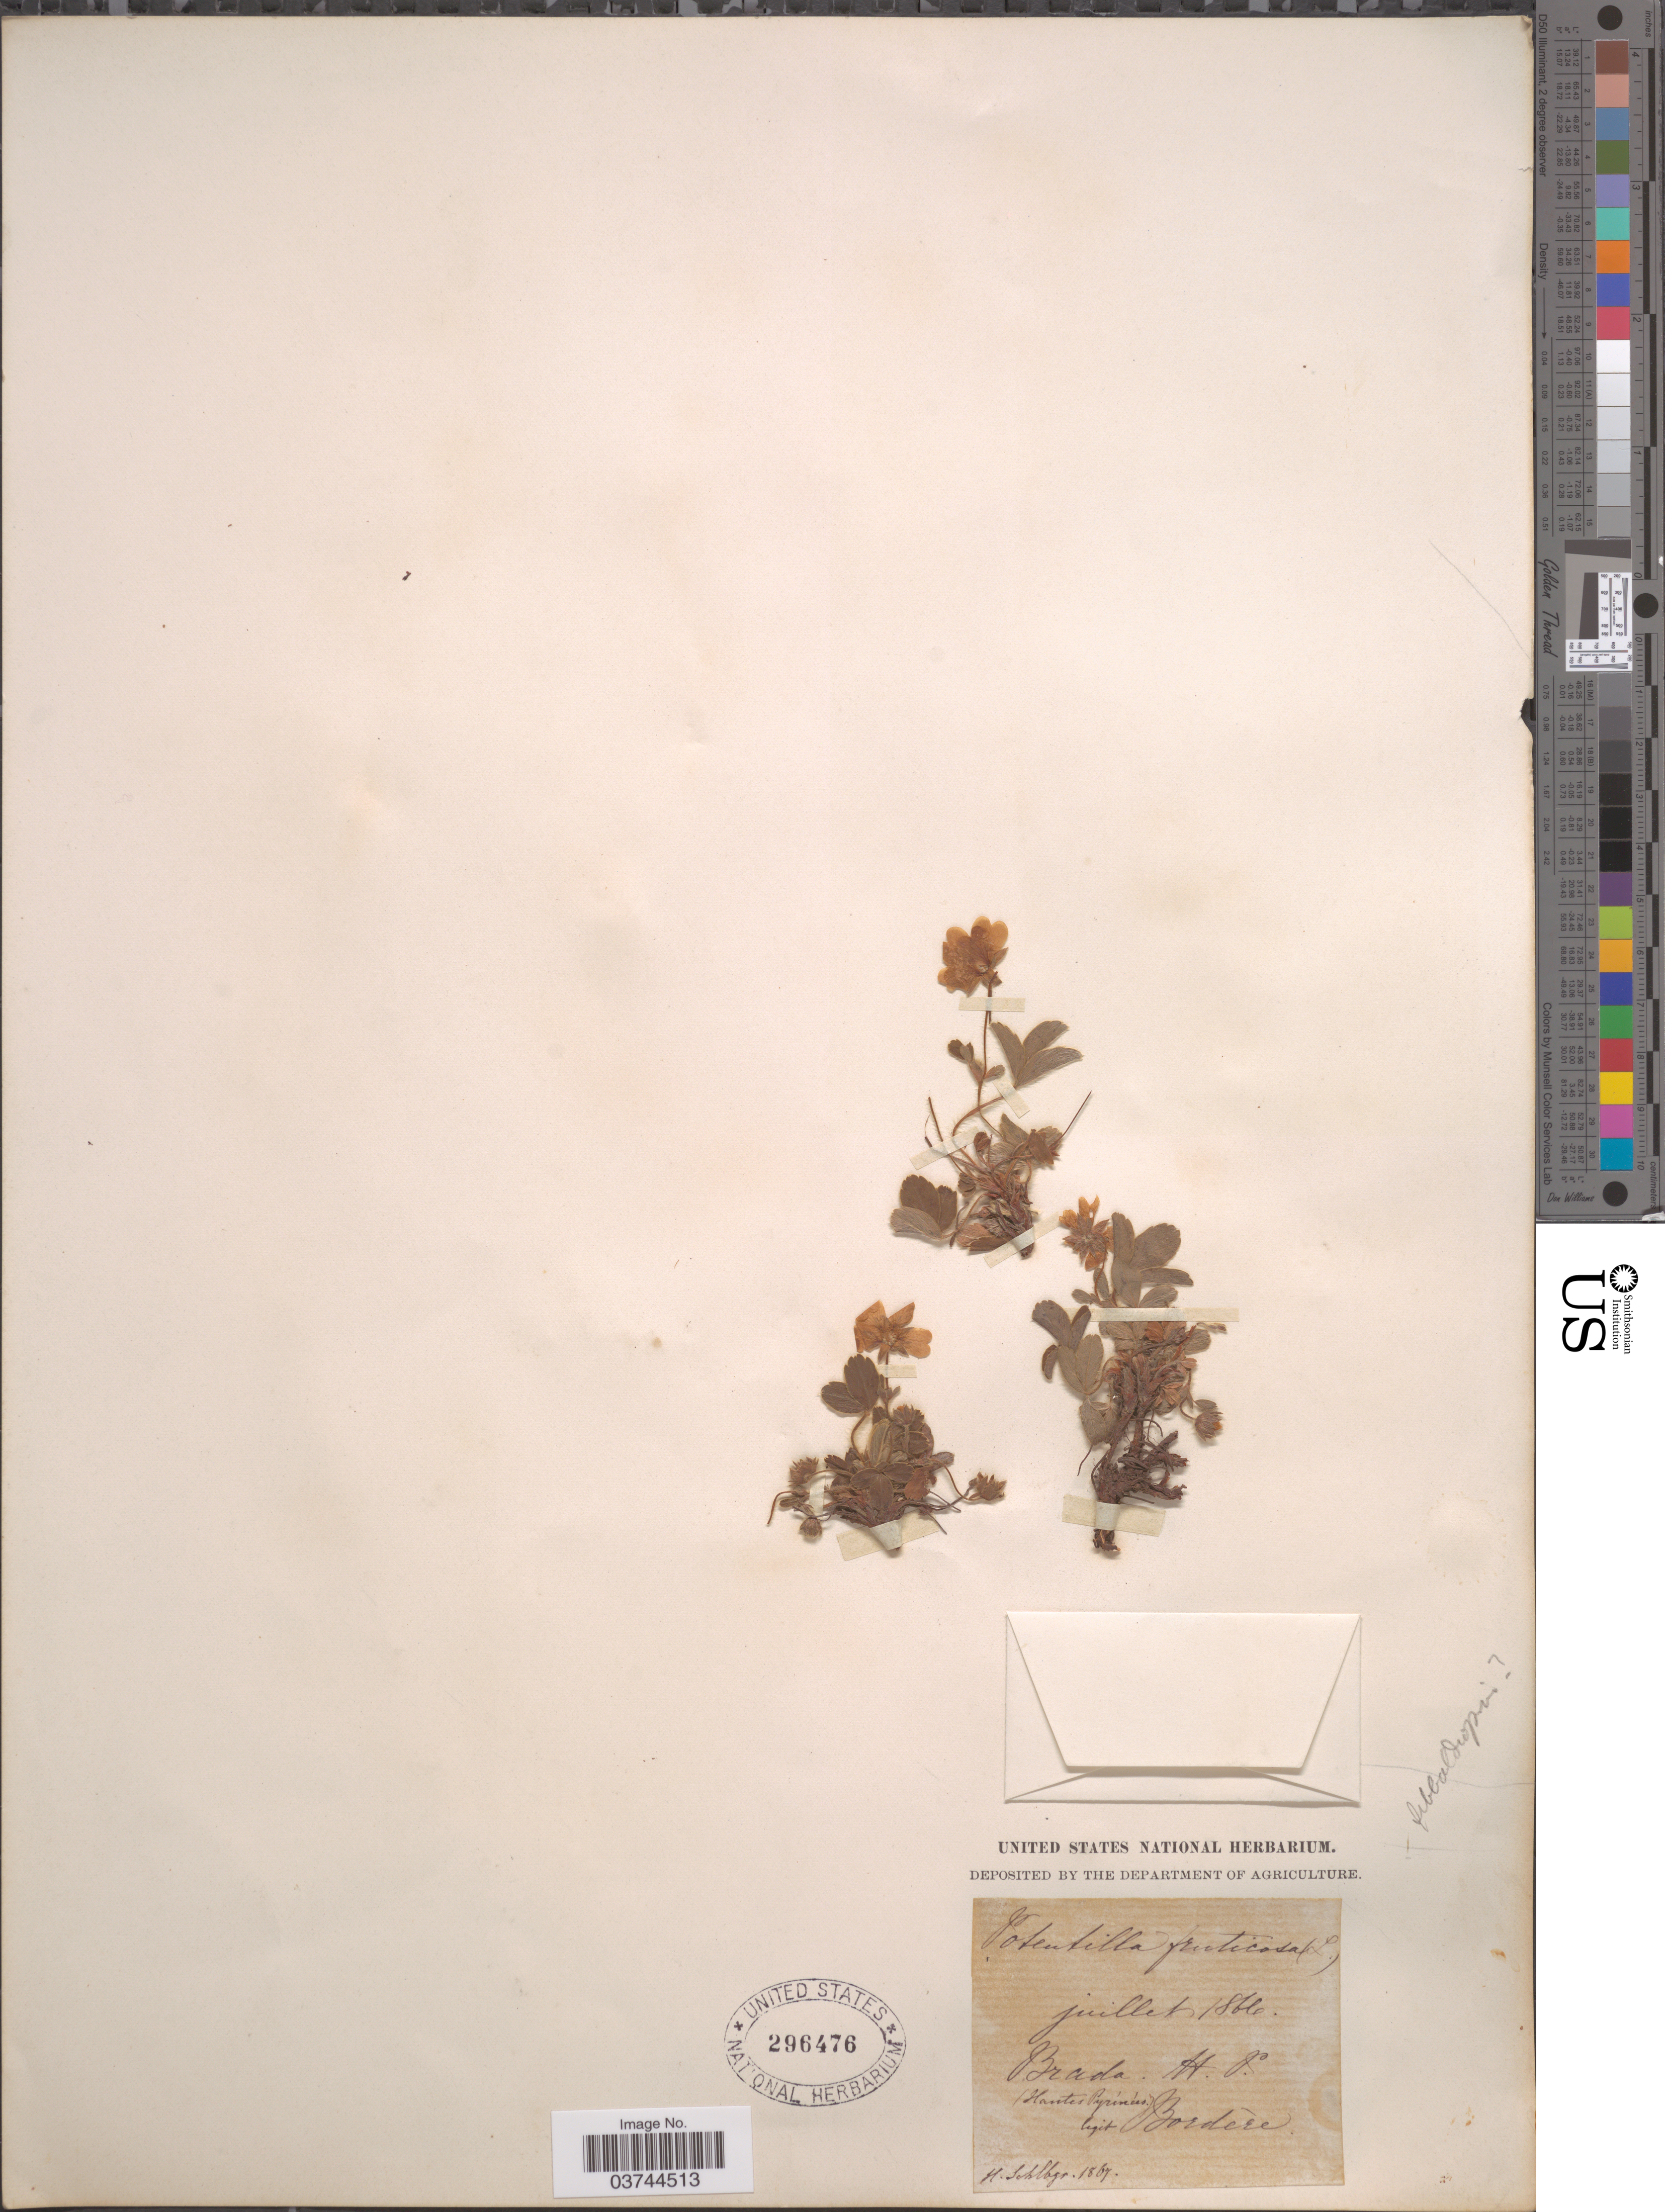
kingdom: Plantae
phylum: Tracheophyta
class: Magnoliopsida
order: Rosales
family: Rosaceae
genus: Dasiphora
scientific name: Dasiphora fruticosa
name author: (L.) Rydb.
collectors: -. Bordere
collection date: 1866-07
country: France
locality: Brada. H. P. (Hautes Pyrénées).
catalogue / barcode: US 296476